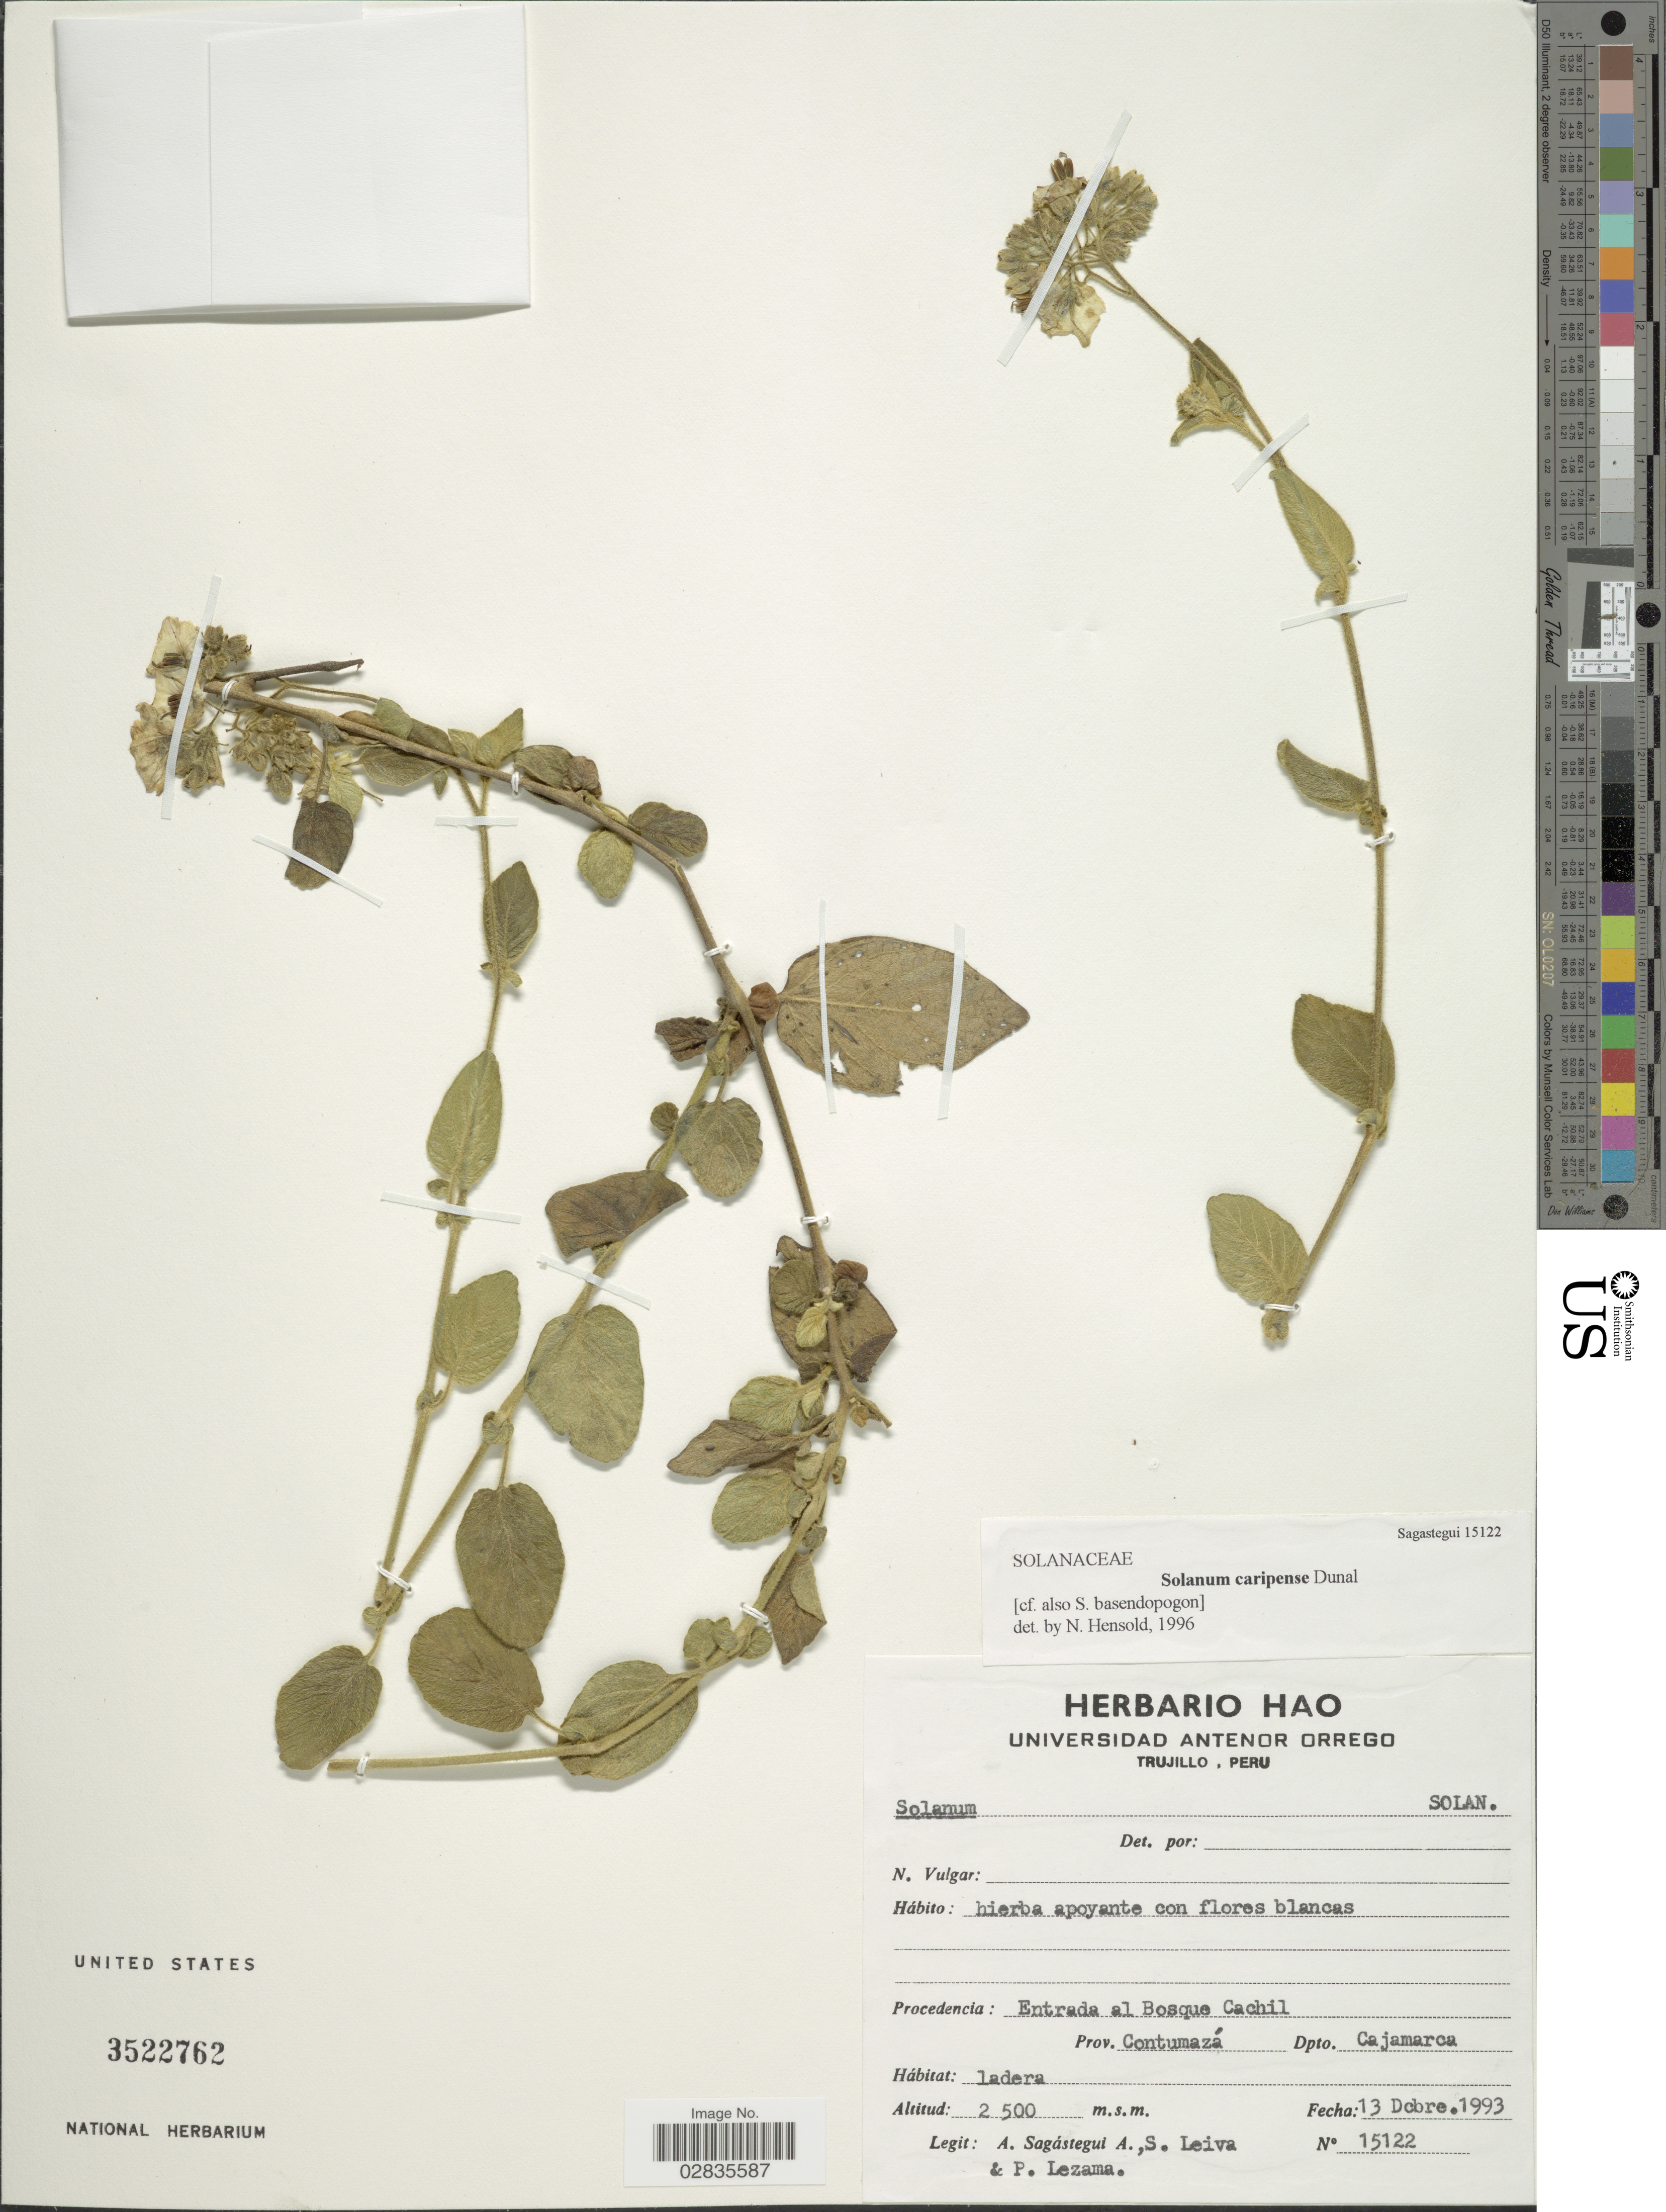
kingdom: Plantae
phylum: Tracheophyta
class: Magnoliopsida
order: Solanales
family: Solanaceae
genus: Solanum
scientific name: Solanum caripense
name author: Humb. & Bonpl. ex Dunal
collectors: A. Sagástegui A., S. Leiva & P. Lezama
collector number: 15122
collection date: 1993-12-13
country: Peru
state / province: Cajamarca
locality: Procedencia: Entrada al Bosque Cachil, Prov. Contumazá, Dpto. Cajamarca.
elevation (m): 2500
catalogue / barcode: US 3522762